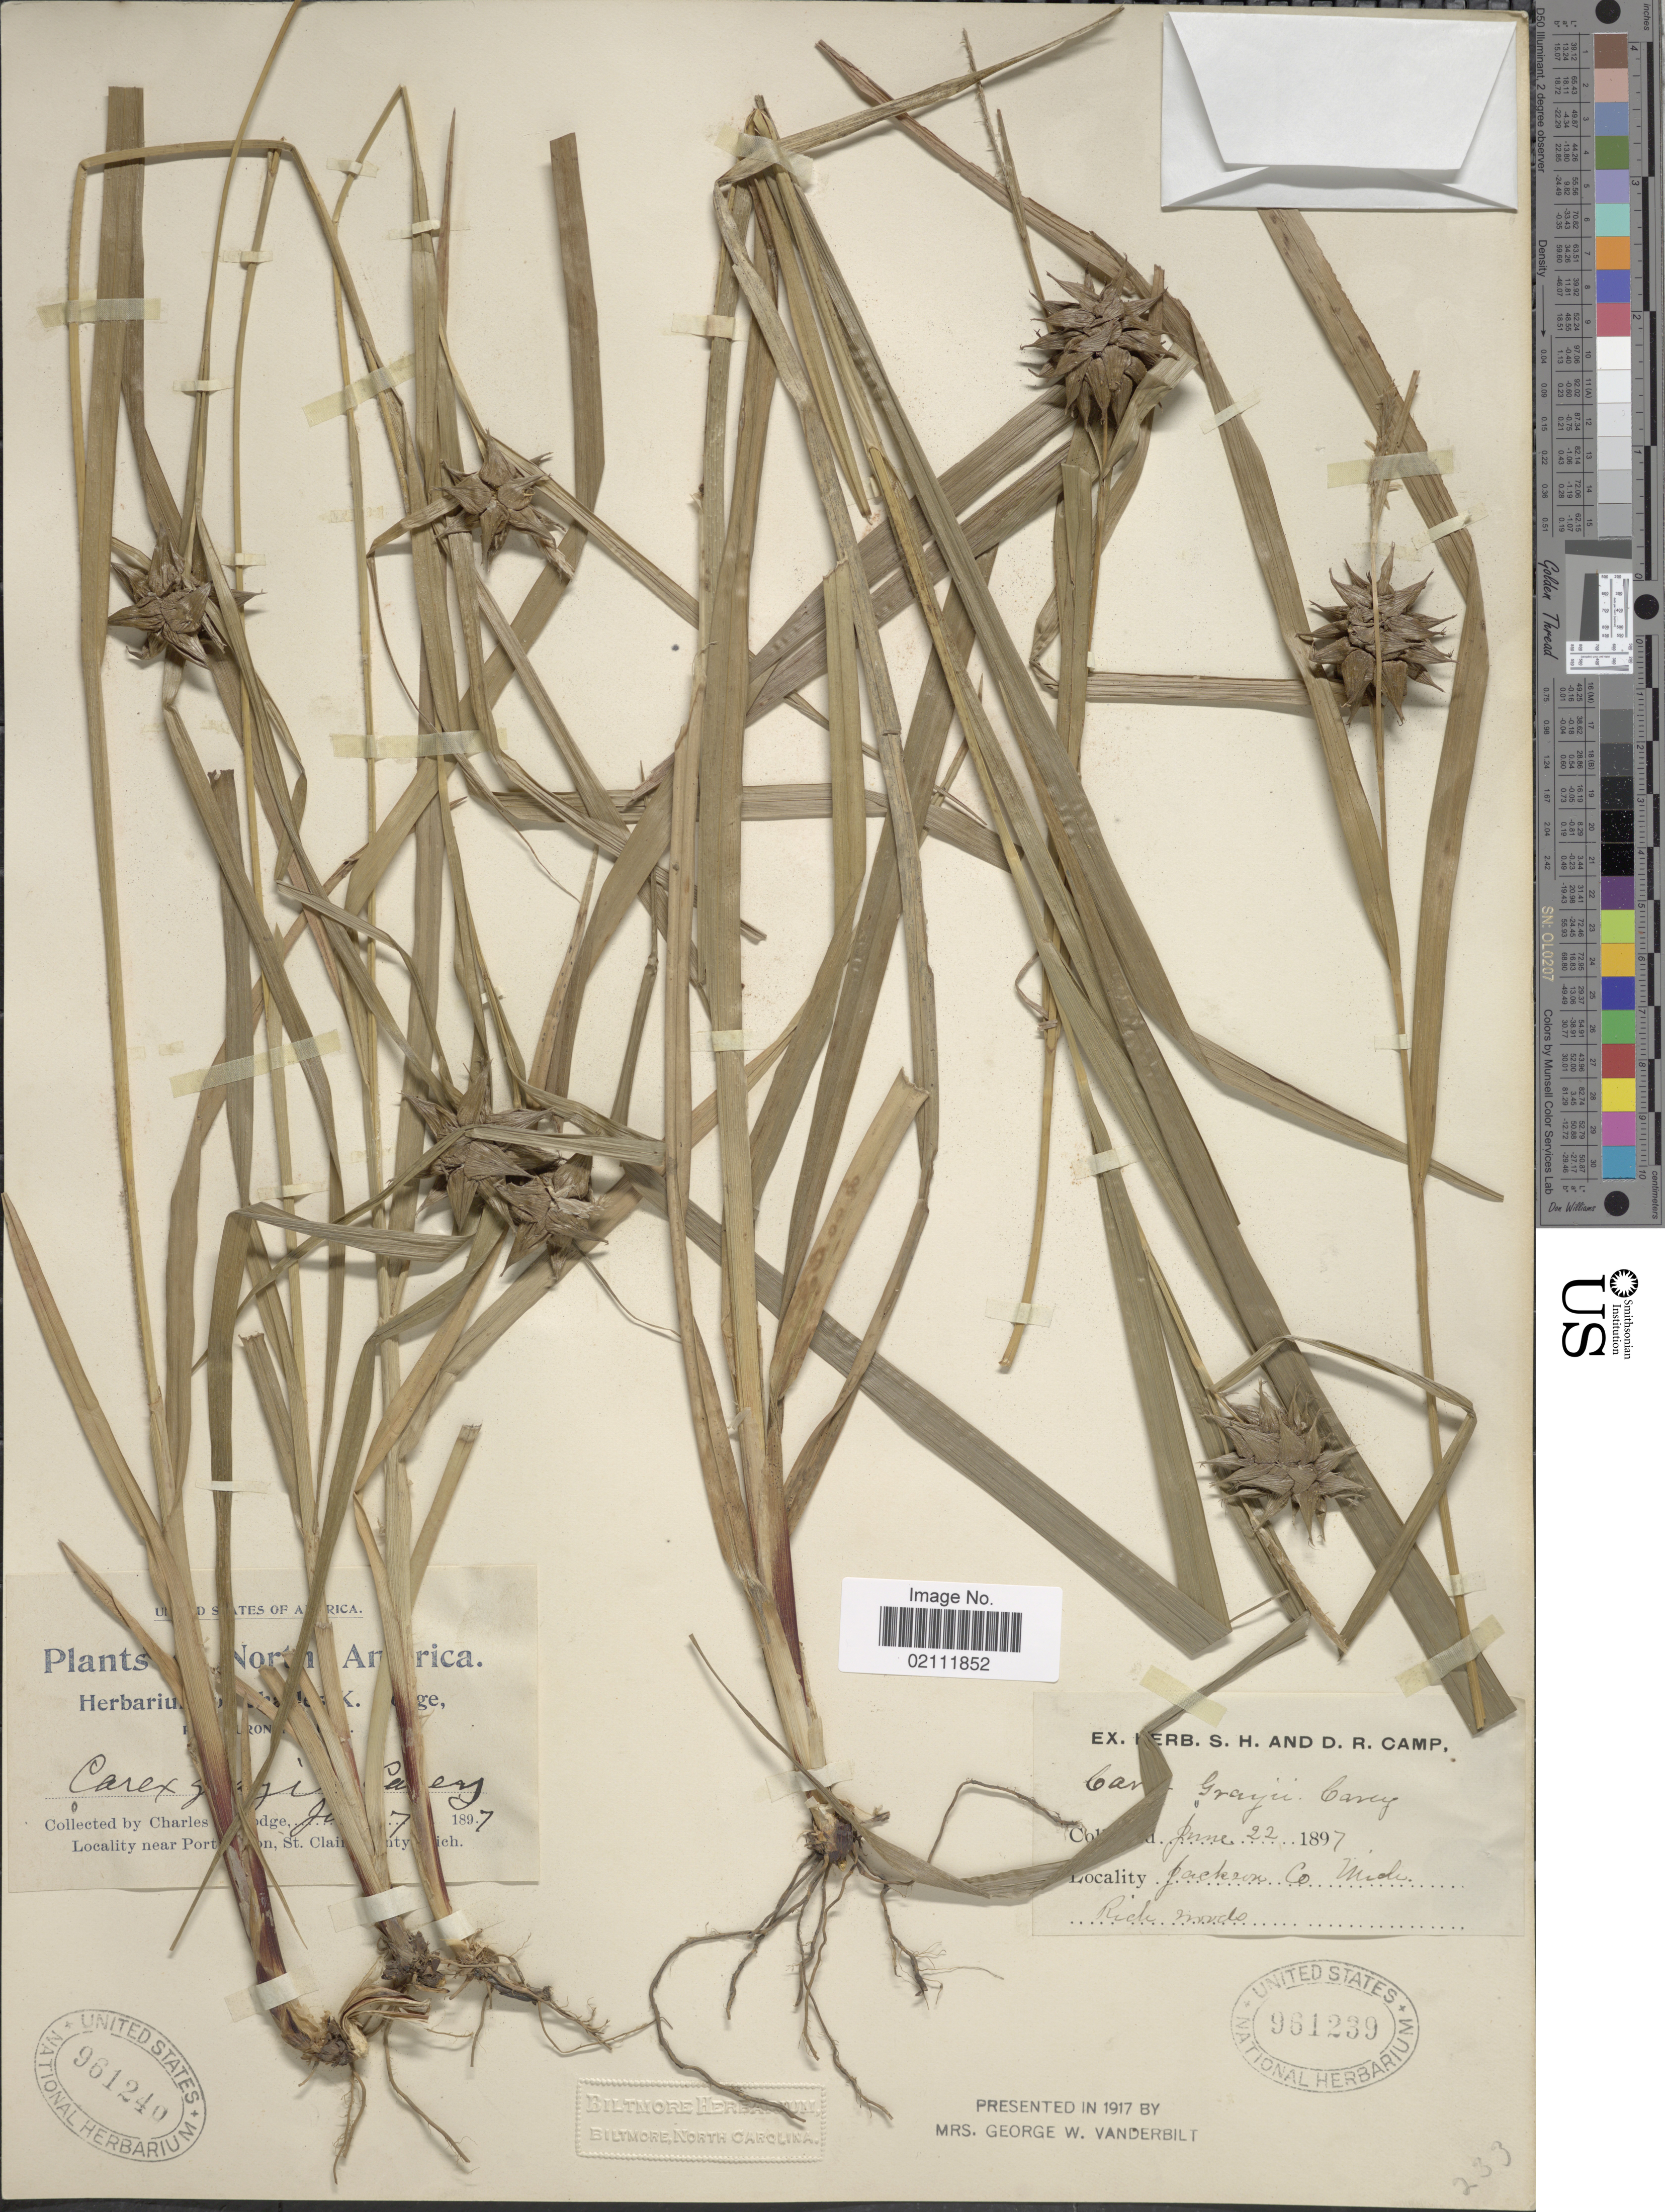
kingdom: Plantae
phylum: Tracheophyta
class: Liliopsida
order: Poales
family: Cyperaceae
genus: Carex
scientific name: Carex grayi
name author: J. Carey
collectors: ex herb. S. H and D. R. Camp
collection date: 1897-06-22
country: United States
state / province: Michigan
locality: Joackson Co.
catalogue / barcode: US 961239-2